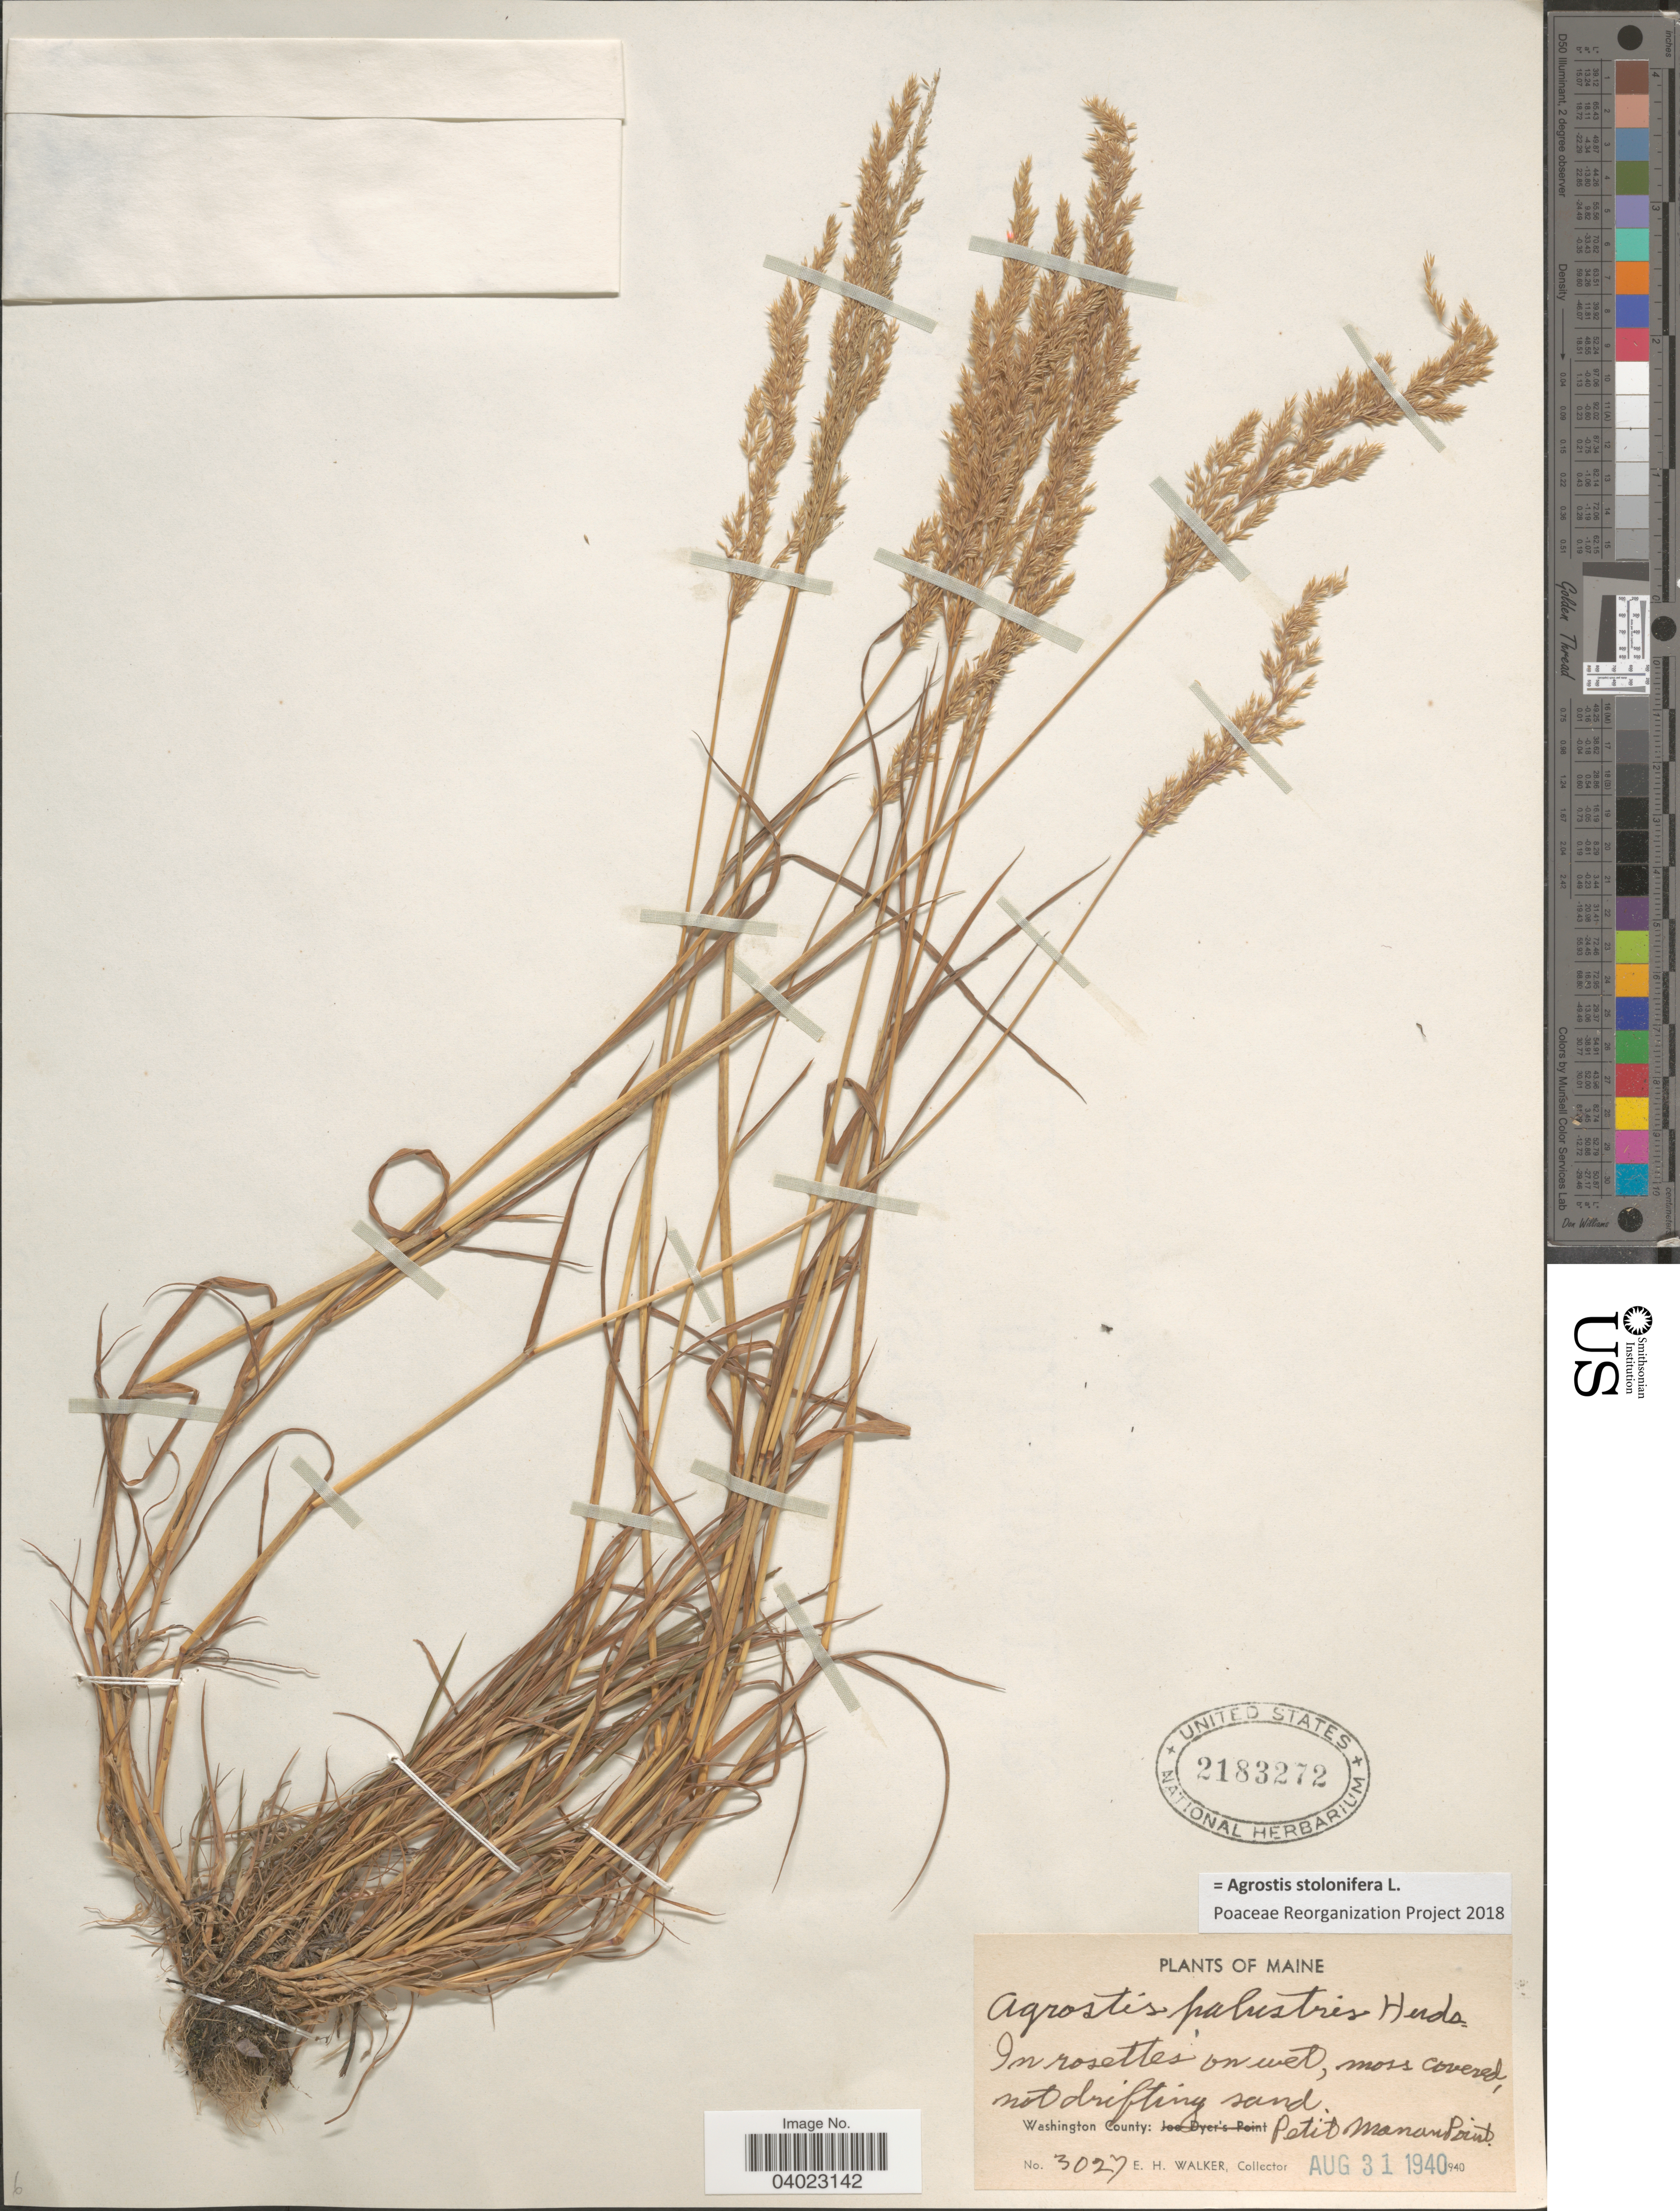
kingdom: Plantae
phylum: Tracheophyta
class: Liliopsida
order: Poales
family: Poaceae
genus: Agrostis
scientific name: Agrostis stolonifera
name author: L.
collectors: E. H. Walker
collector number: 3027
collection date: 1940-08-31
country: United States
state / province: Maine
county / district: Washington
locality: In rosettes on wet, moss covered, not drifting sand. Washington County: Petit Manan Point.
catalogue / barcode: US 2183272